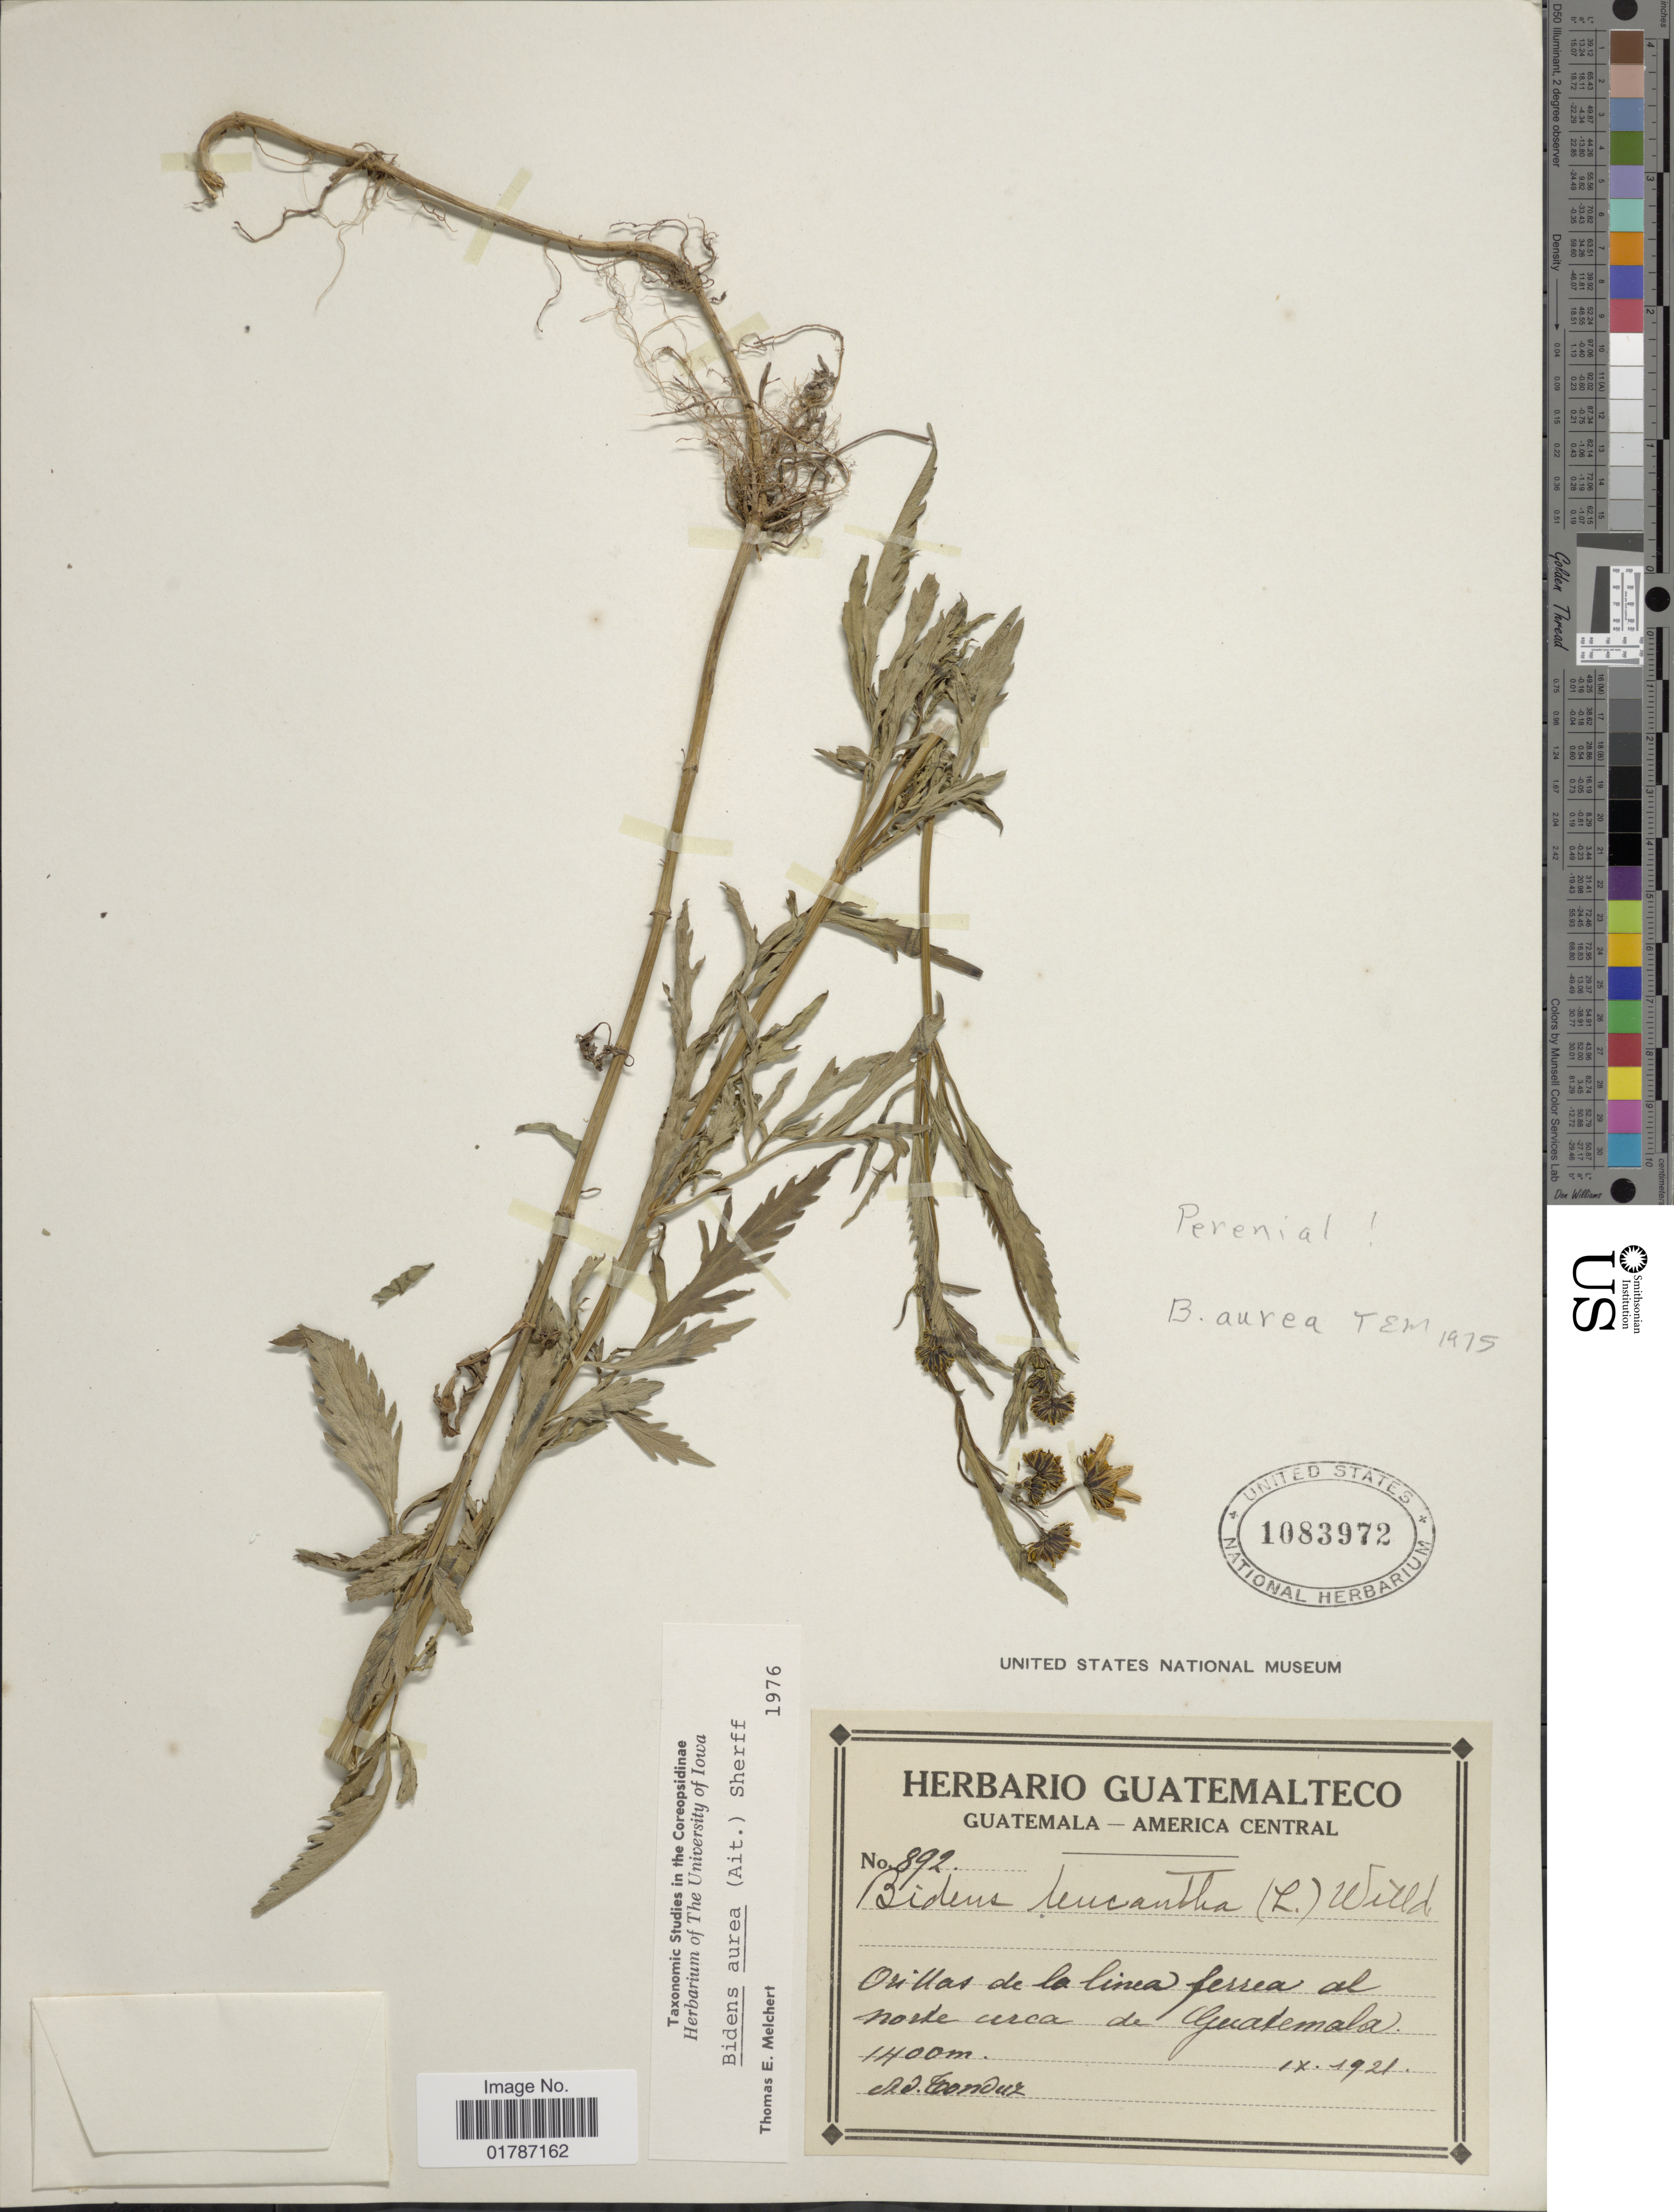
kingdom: Plantae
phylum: Tracheophyta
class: Magnoliopsida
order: Asterales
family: Asteraceae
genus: Bidens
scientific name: Bidens aurea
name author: (Aiton) Sherff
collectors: A. Tonduz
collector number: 892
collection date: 1921-09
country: Guatemala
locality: Orillas de la linea ferrera al norte cerca de Guatemala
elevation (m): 1400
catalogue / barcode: US 1083972